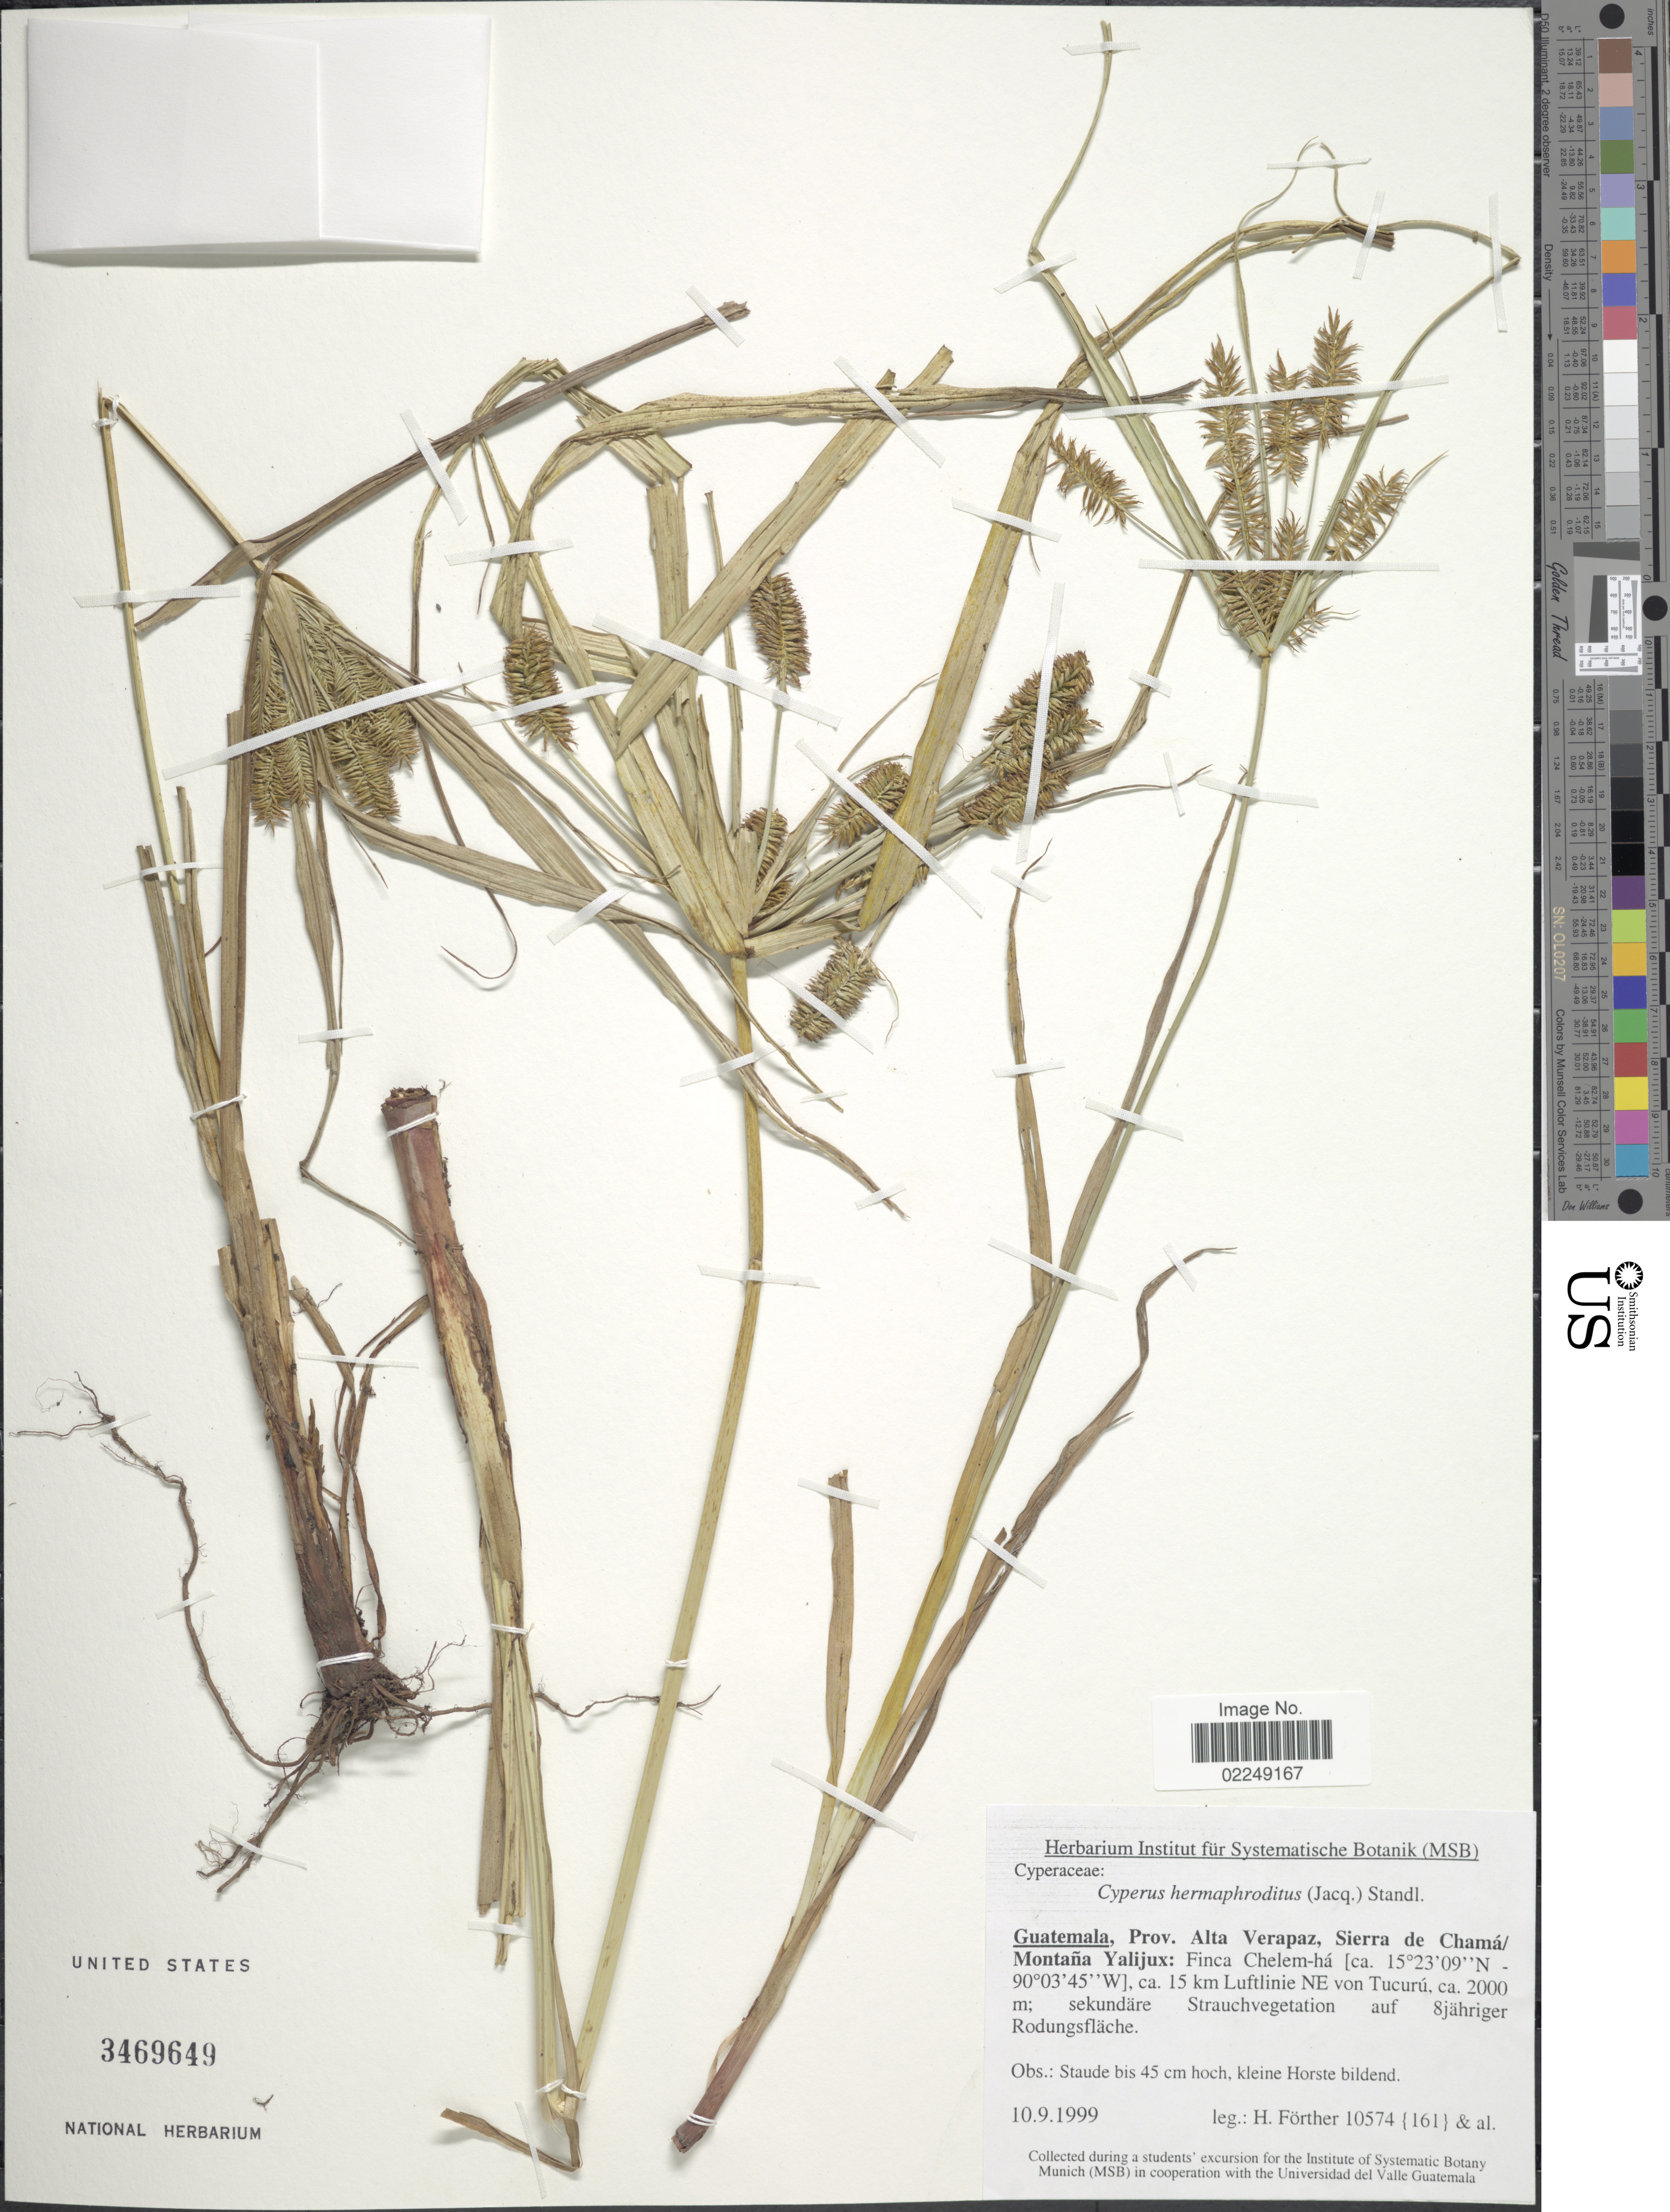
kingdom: Plantae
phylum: Tracheophyta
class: Liliopsida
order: Poales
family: Cyperaceae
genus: Cyperus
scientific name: Cyperus hermaphroditus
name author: (Jacq.) Standl.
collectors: H. Förther & et al.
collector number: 10574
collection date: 1999-09-10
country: Guatemala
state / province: Alta Verapaz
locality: Prov. Alta Verapaz, Sierra de Chama/Montana, Yalijux: Finca Chelem-ha, 15 km Luftlinie NE von Tucuru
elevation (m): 2000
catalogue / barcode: US 3469649